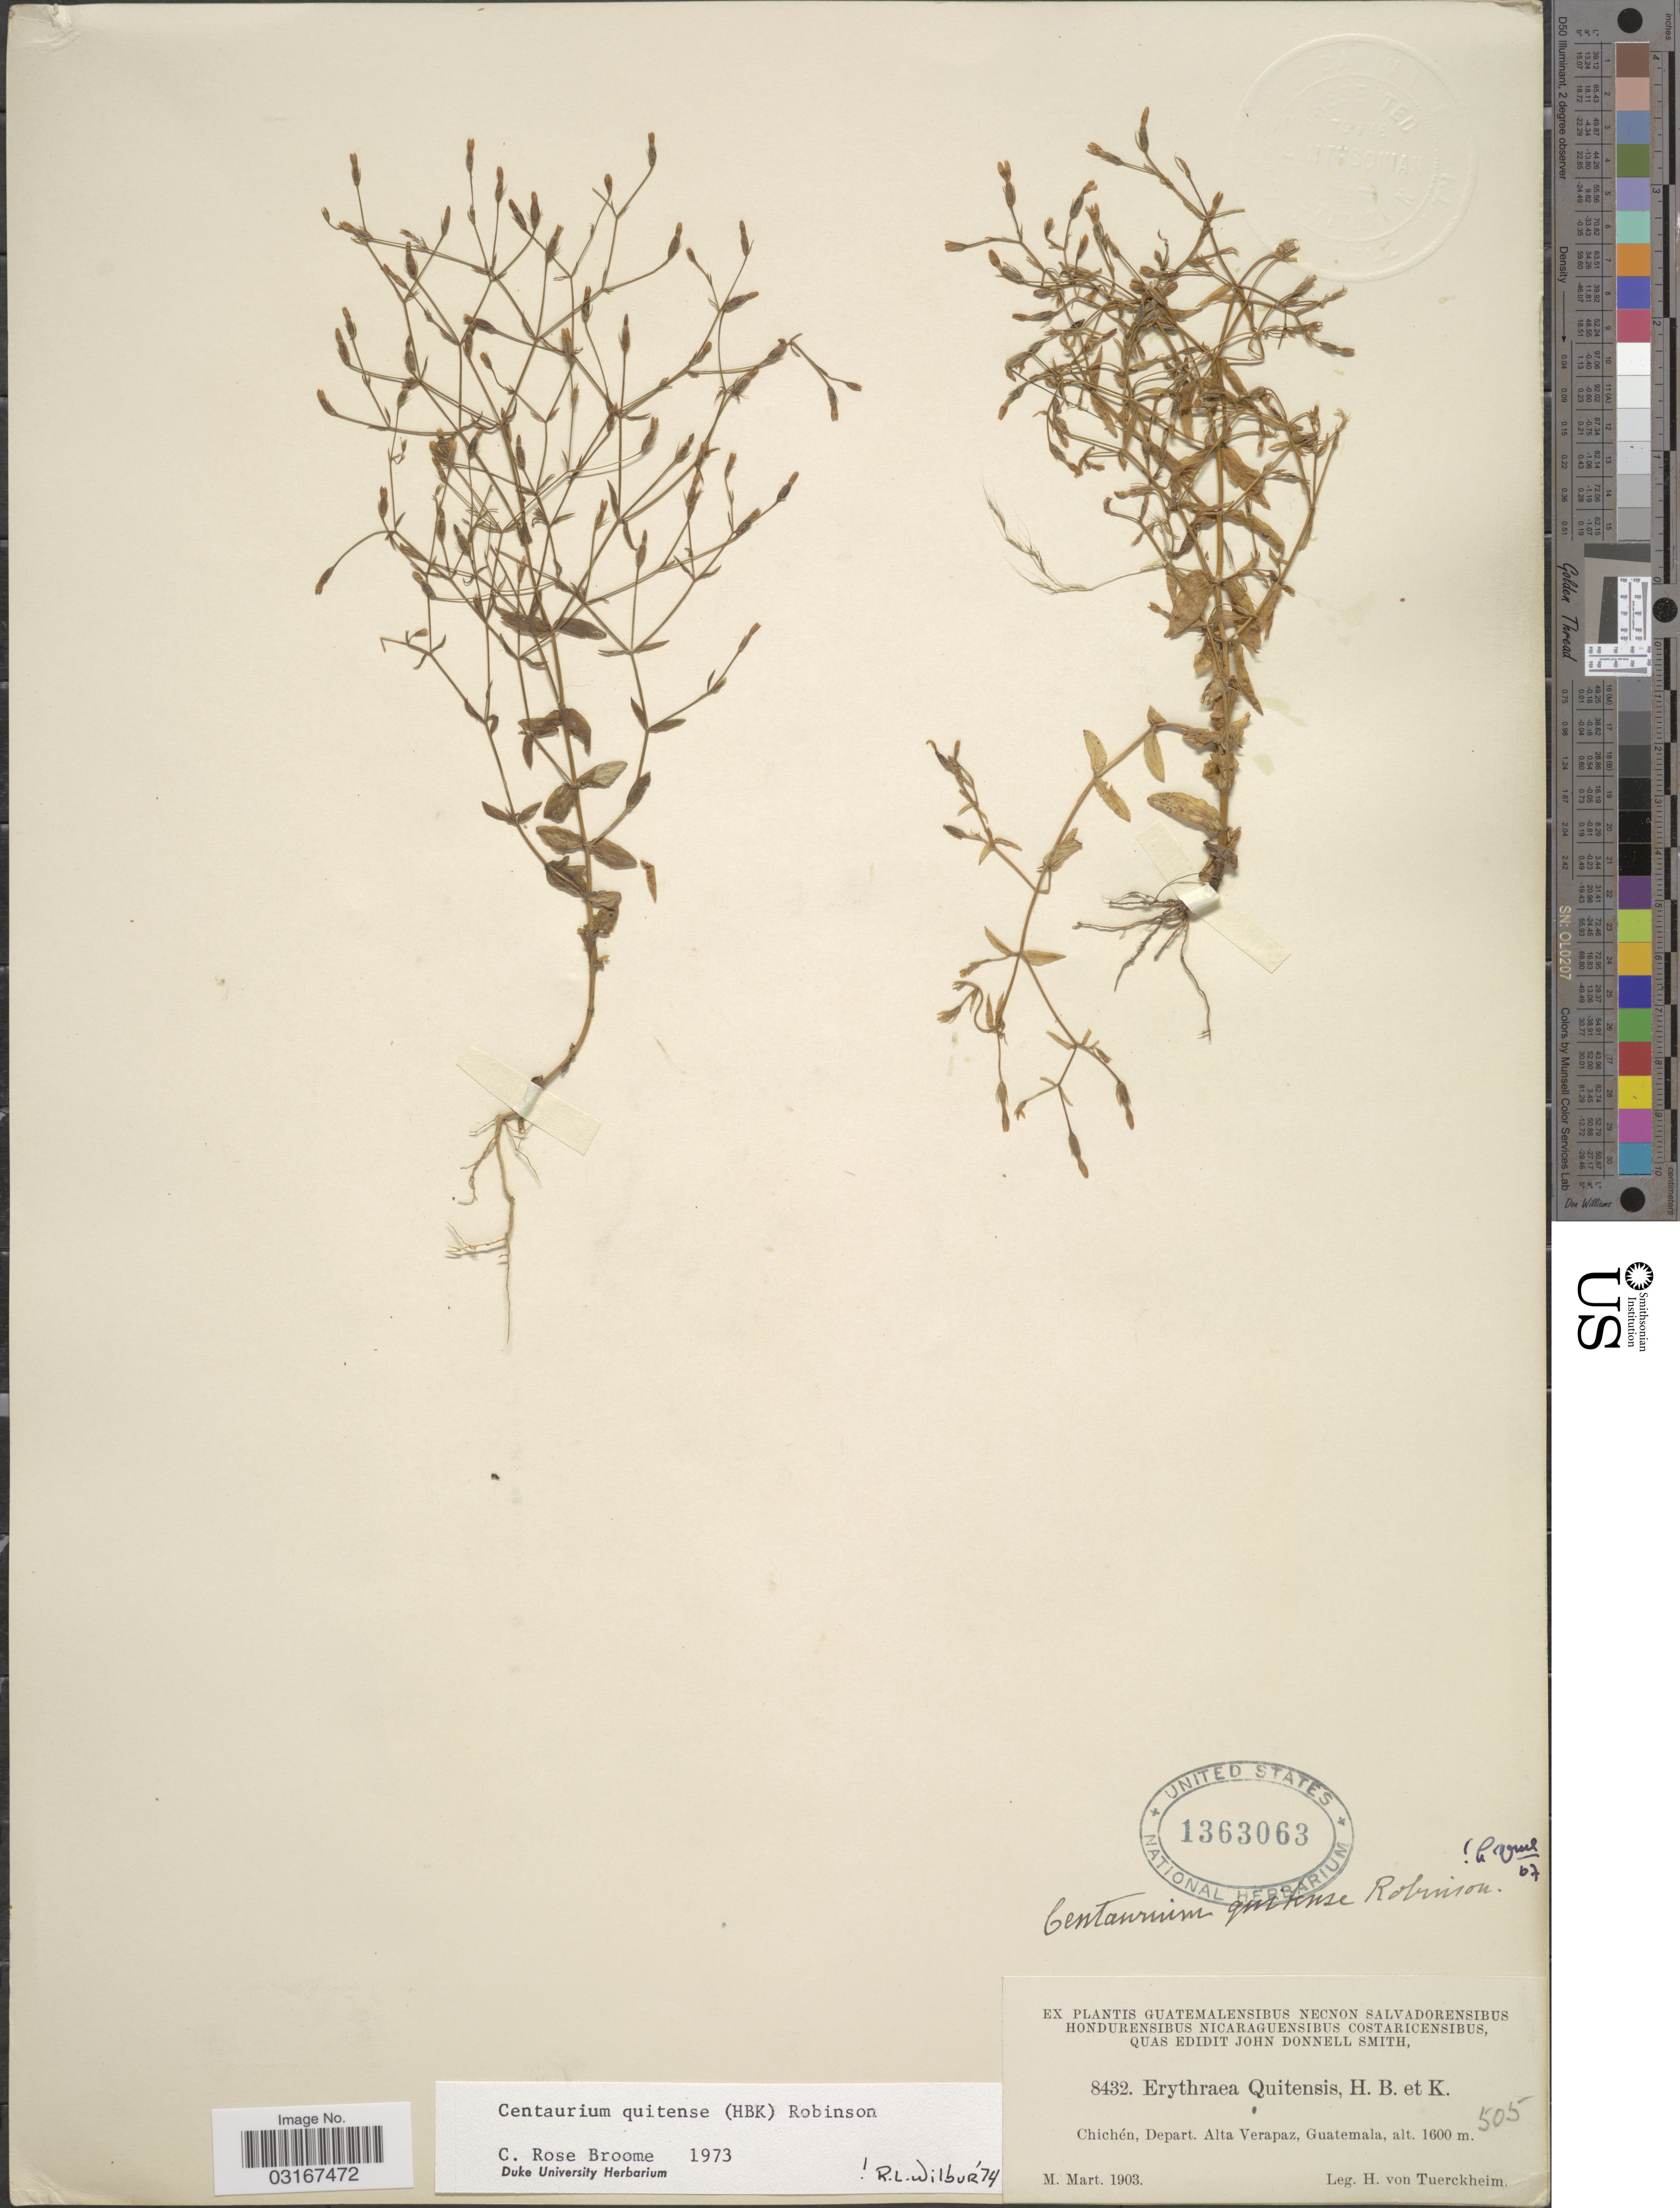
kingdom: Plantae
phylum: Tracheophyta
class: Magnoliopsida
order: Gentianales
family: Gentianaceae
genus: Centaurium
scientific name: Centaurium quitense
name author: (Kunth) B.L. Rob.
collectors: H. von Türckheim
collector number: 8432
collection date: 1903-03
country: Guatemala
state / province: Alta Verapaz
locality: Chichén, Depart. Alta Verapaz.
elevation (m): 1600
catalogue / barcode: US 1363063